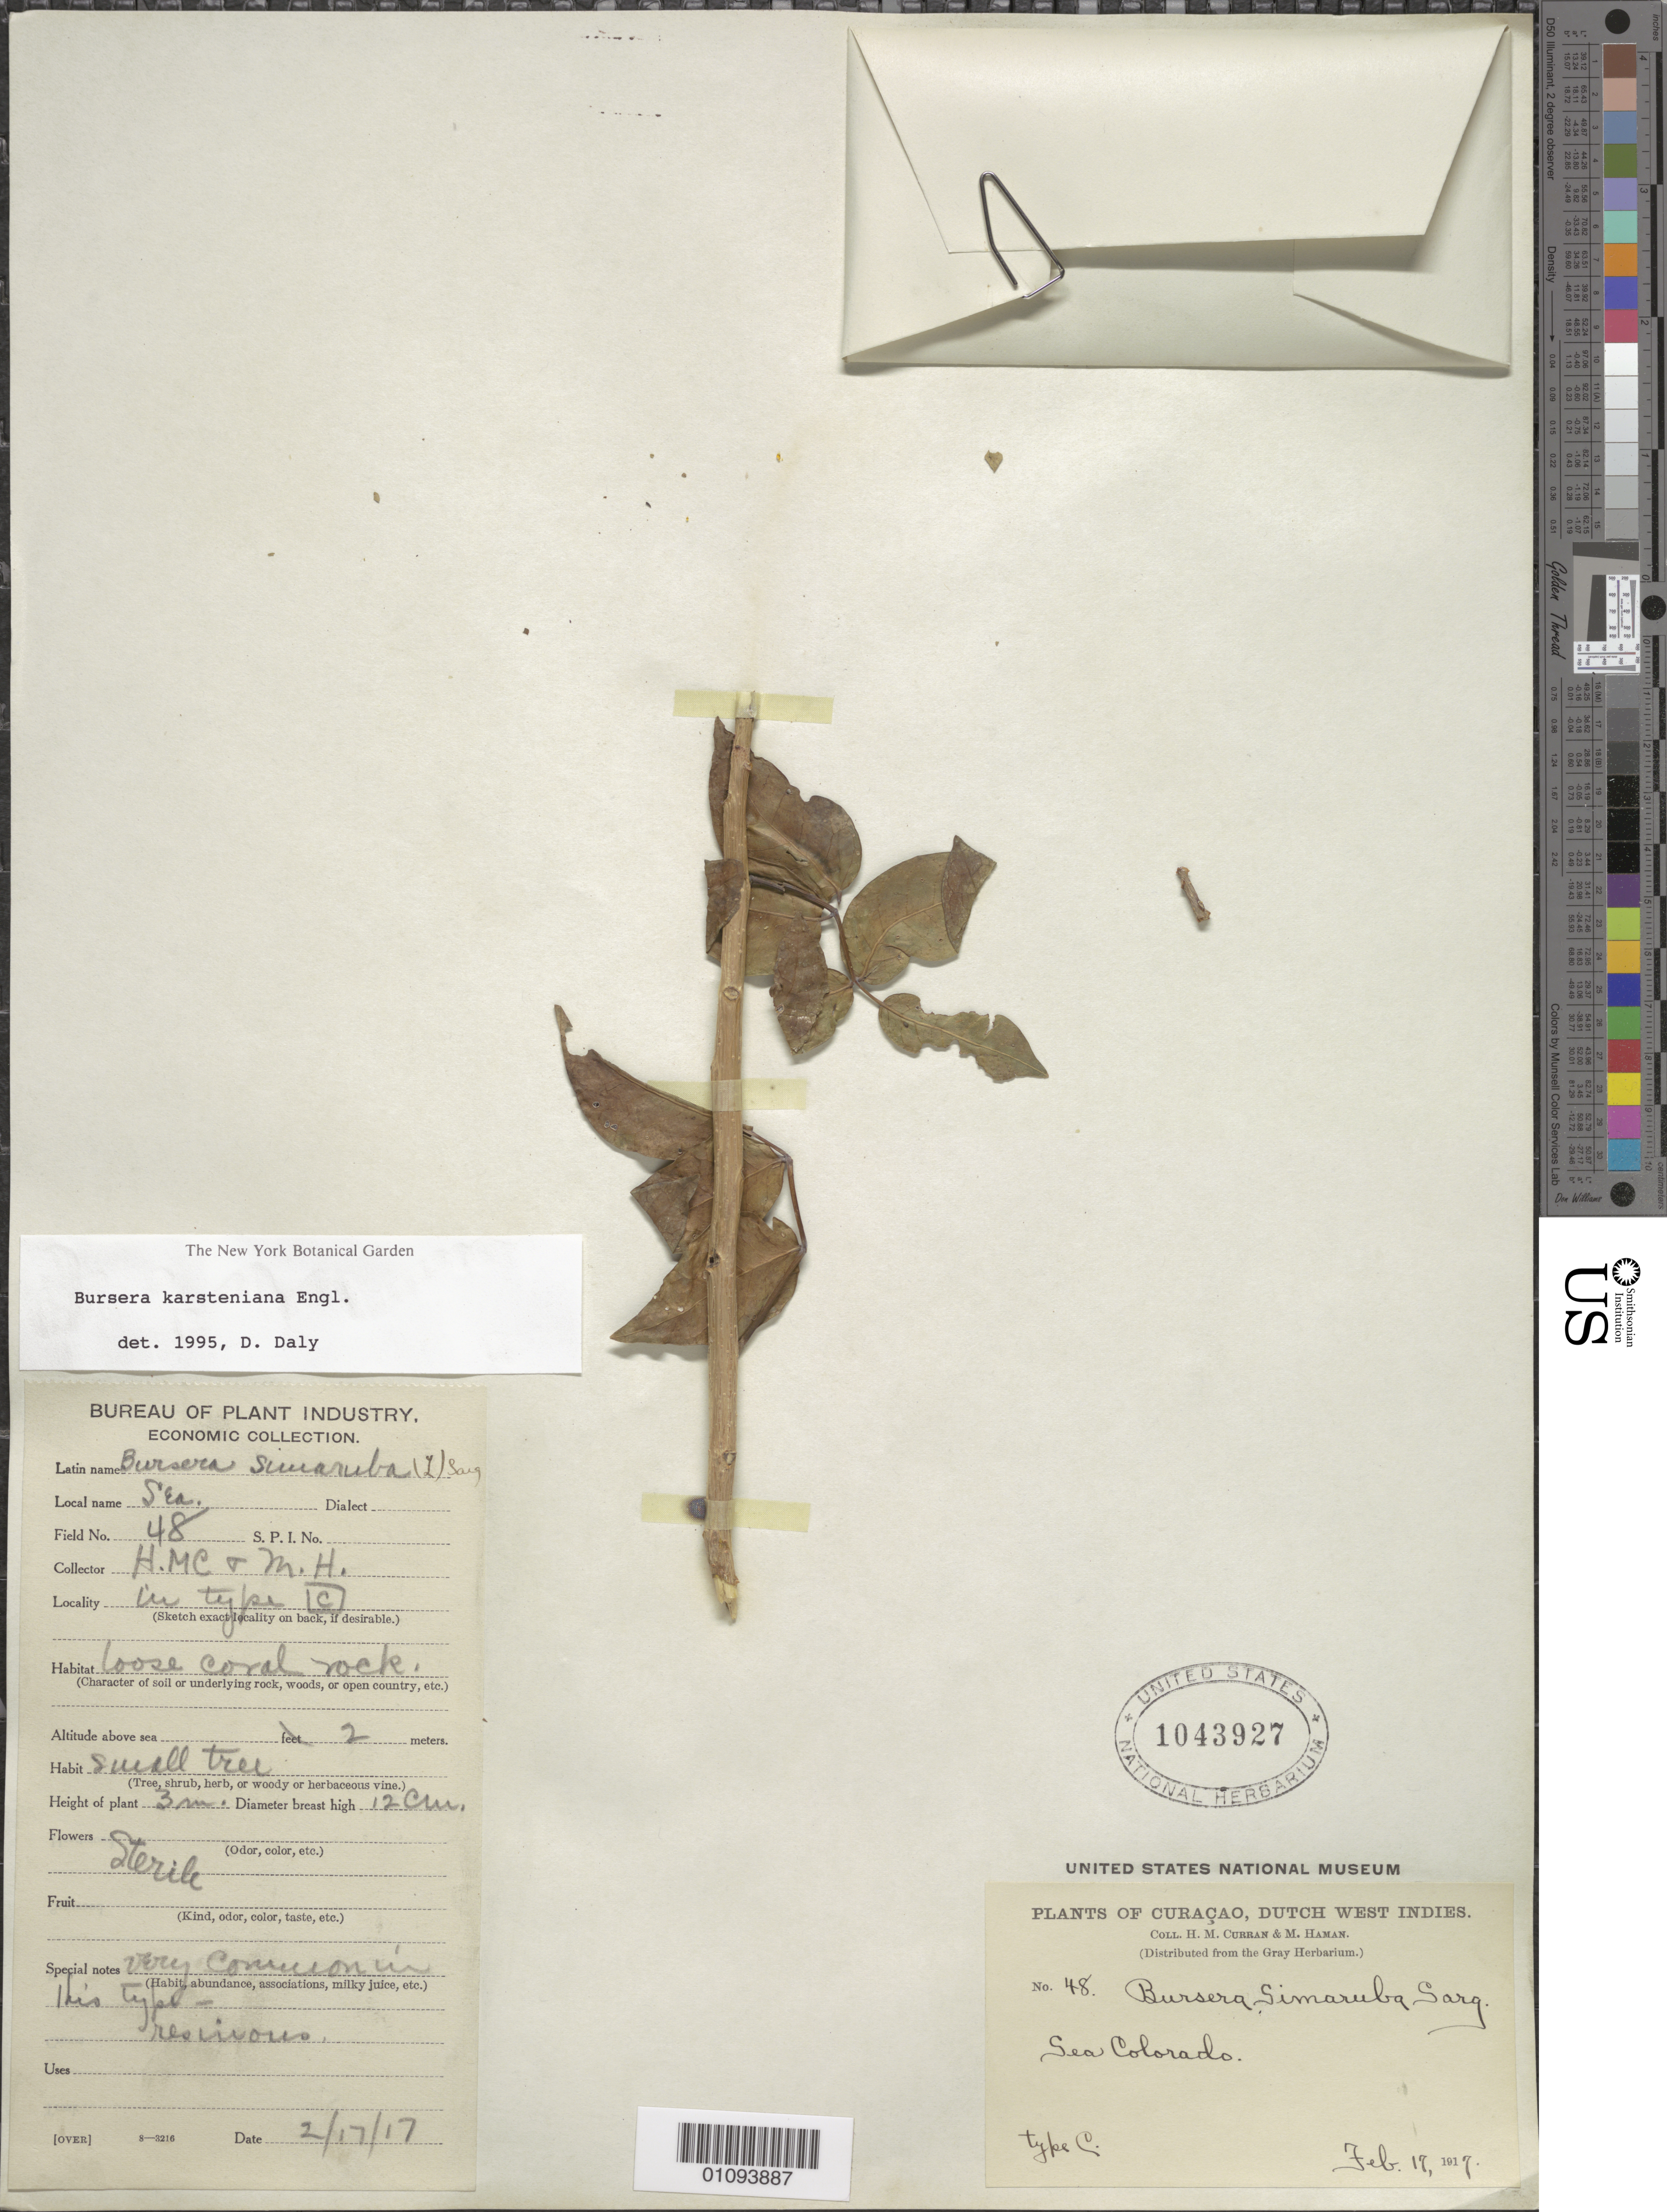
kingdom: Plantae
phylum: Tracheophyta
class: Magnoliopsida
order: Sapindales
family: Burseraceae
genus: Bursera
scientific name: Bursera karsteniana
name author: Engl.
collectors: H. M. Curran & M. Haman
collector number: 48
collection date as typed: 17 Feb 1917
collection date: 1917-02-17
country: Curaçao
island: Curaçao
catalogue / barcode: US 1043927